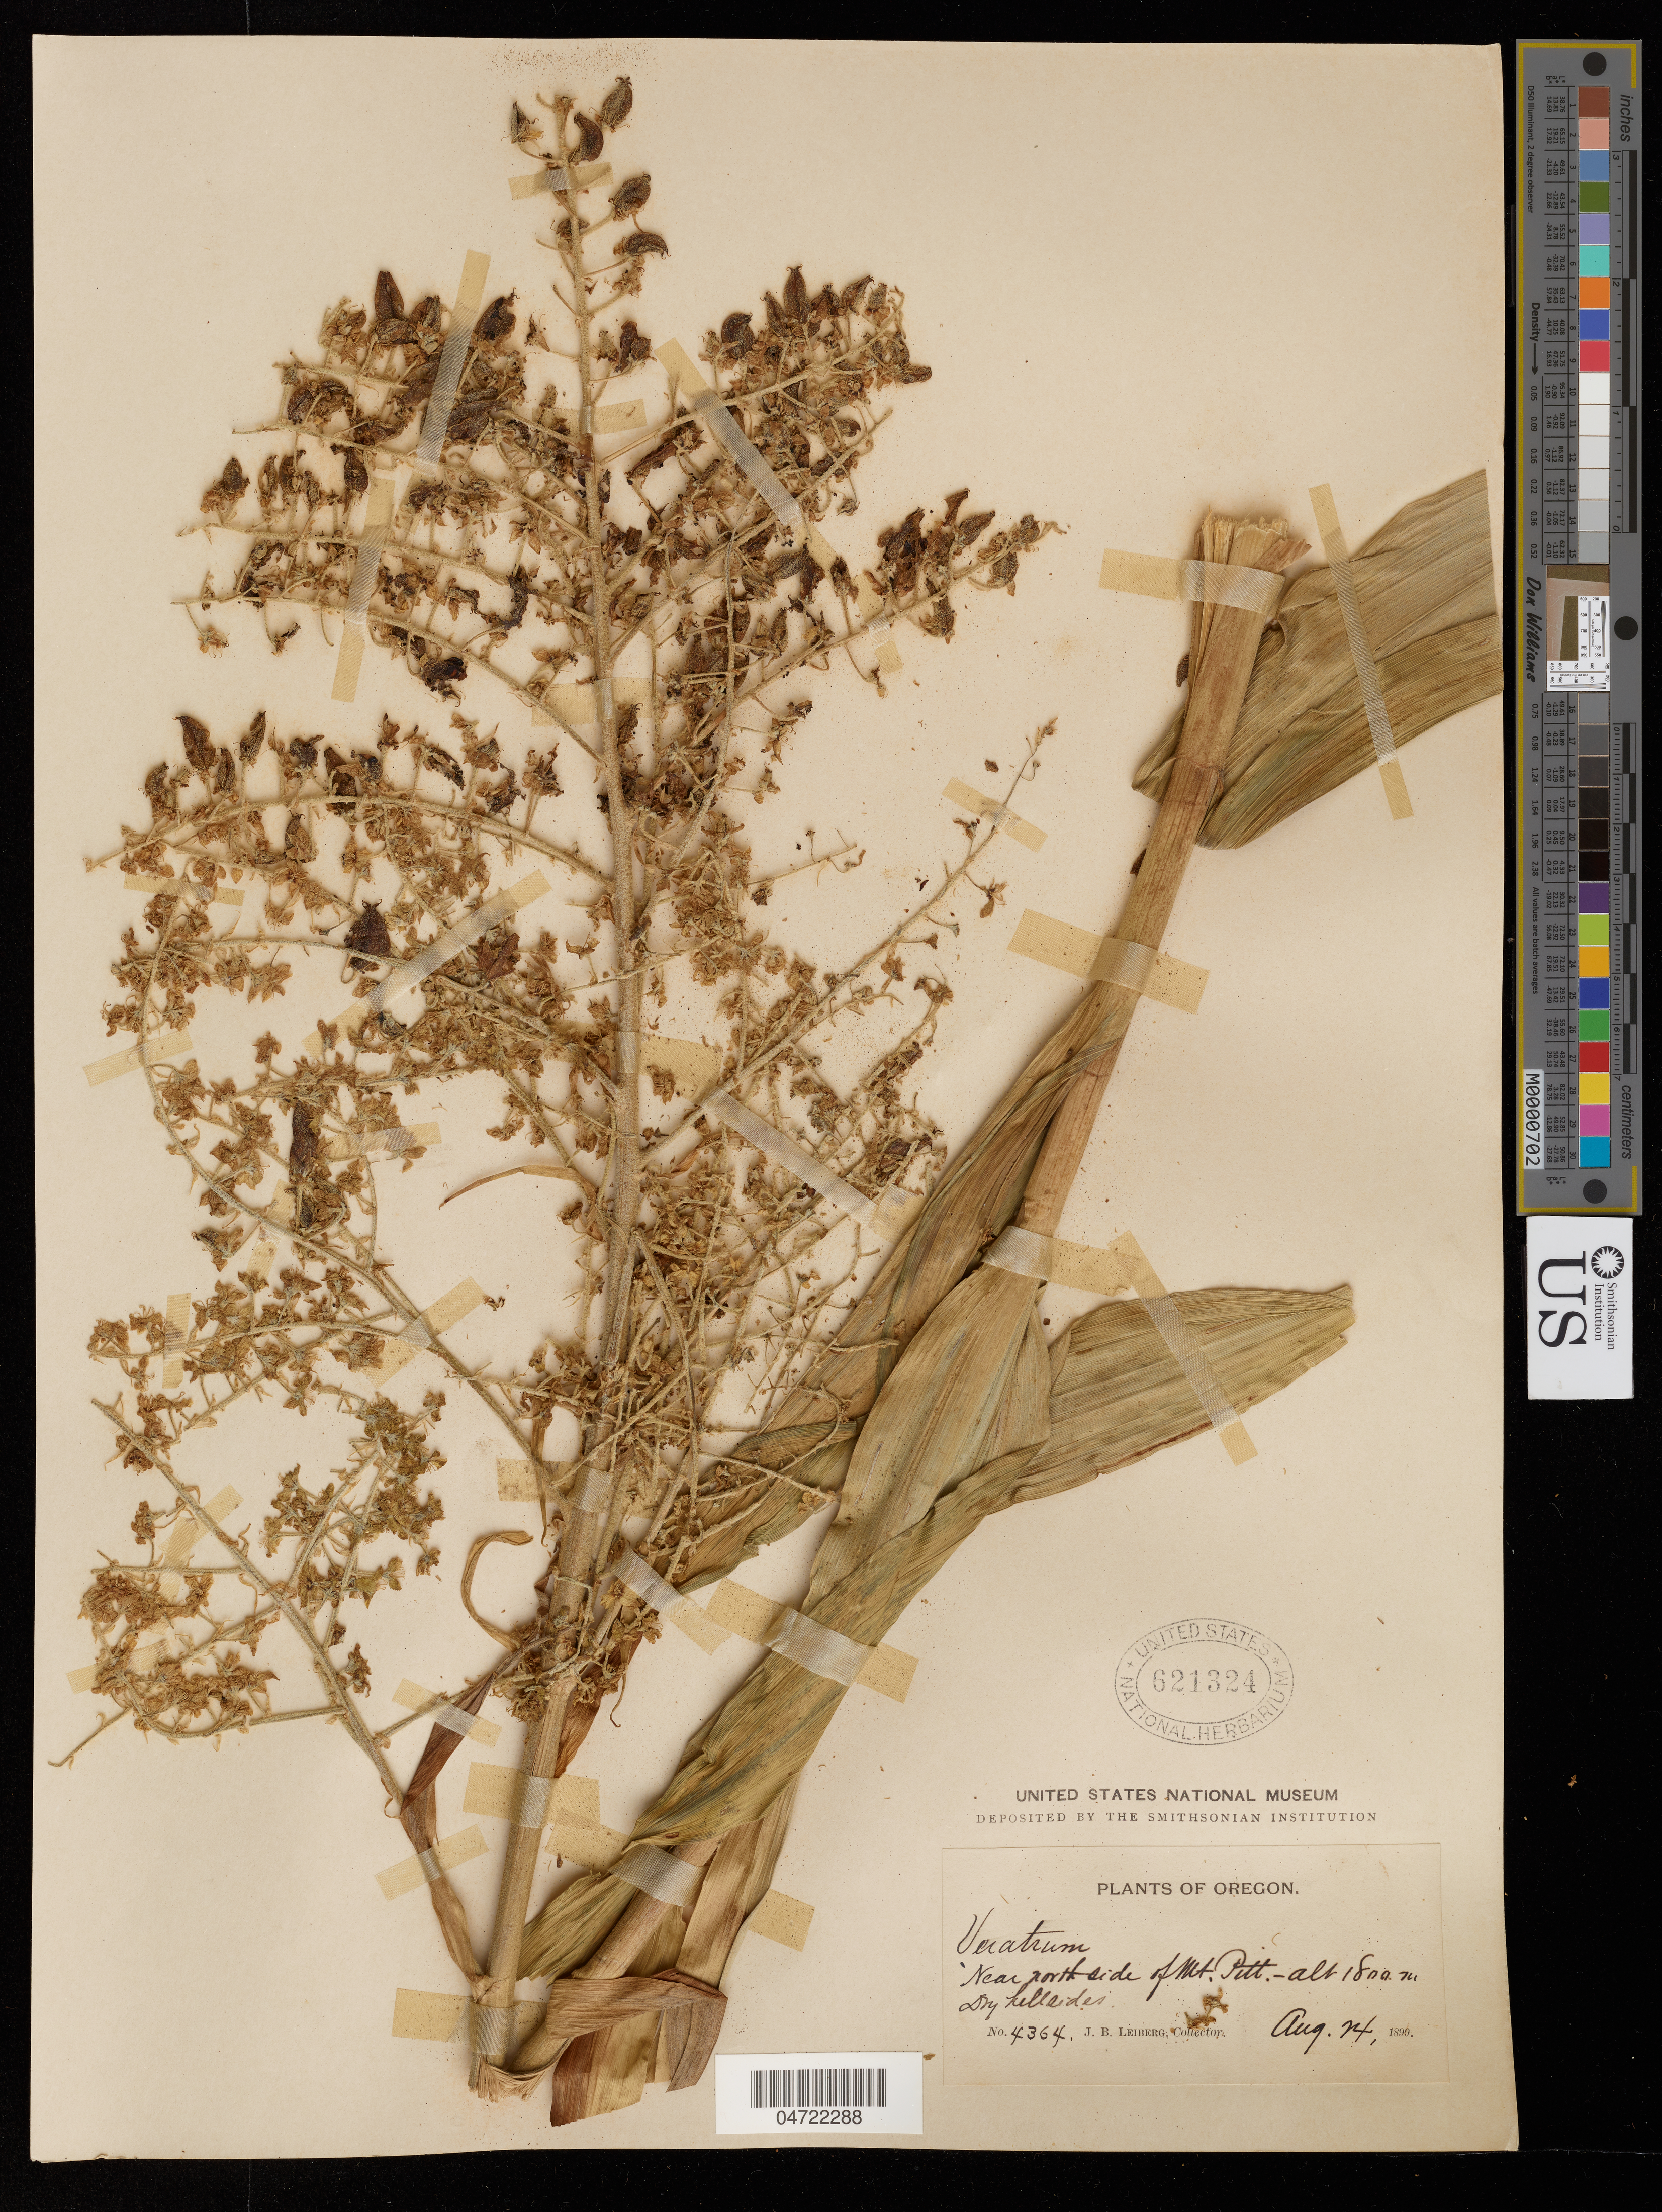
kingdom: Plantae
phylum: Tracheophyta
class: Liliopsida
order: Liliales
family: Melanthiaceae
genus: Veratrum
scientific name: Veratrum sp.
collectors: J. B. Leiberg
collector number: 4364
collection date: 1899-08-24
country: United States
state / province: Oregon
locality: Near North side of Mt. Pett. Low meadows.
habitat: Dry hillsides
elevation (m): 1800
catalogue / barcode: US 621324